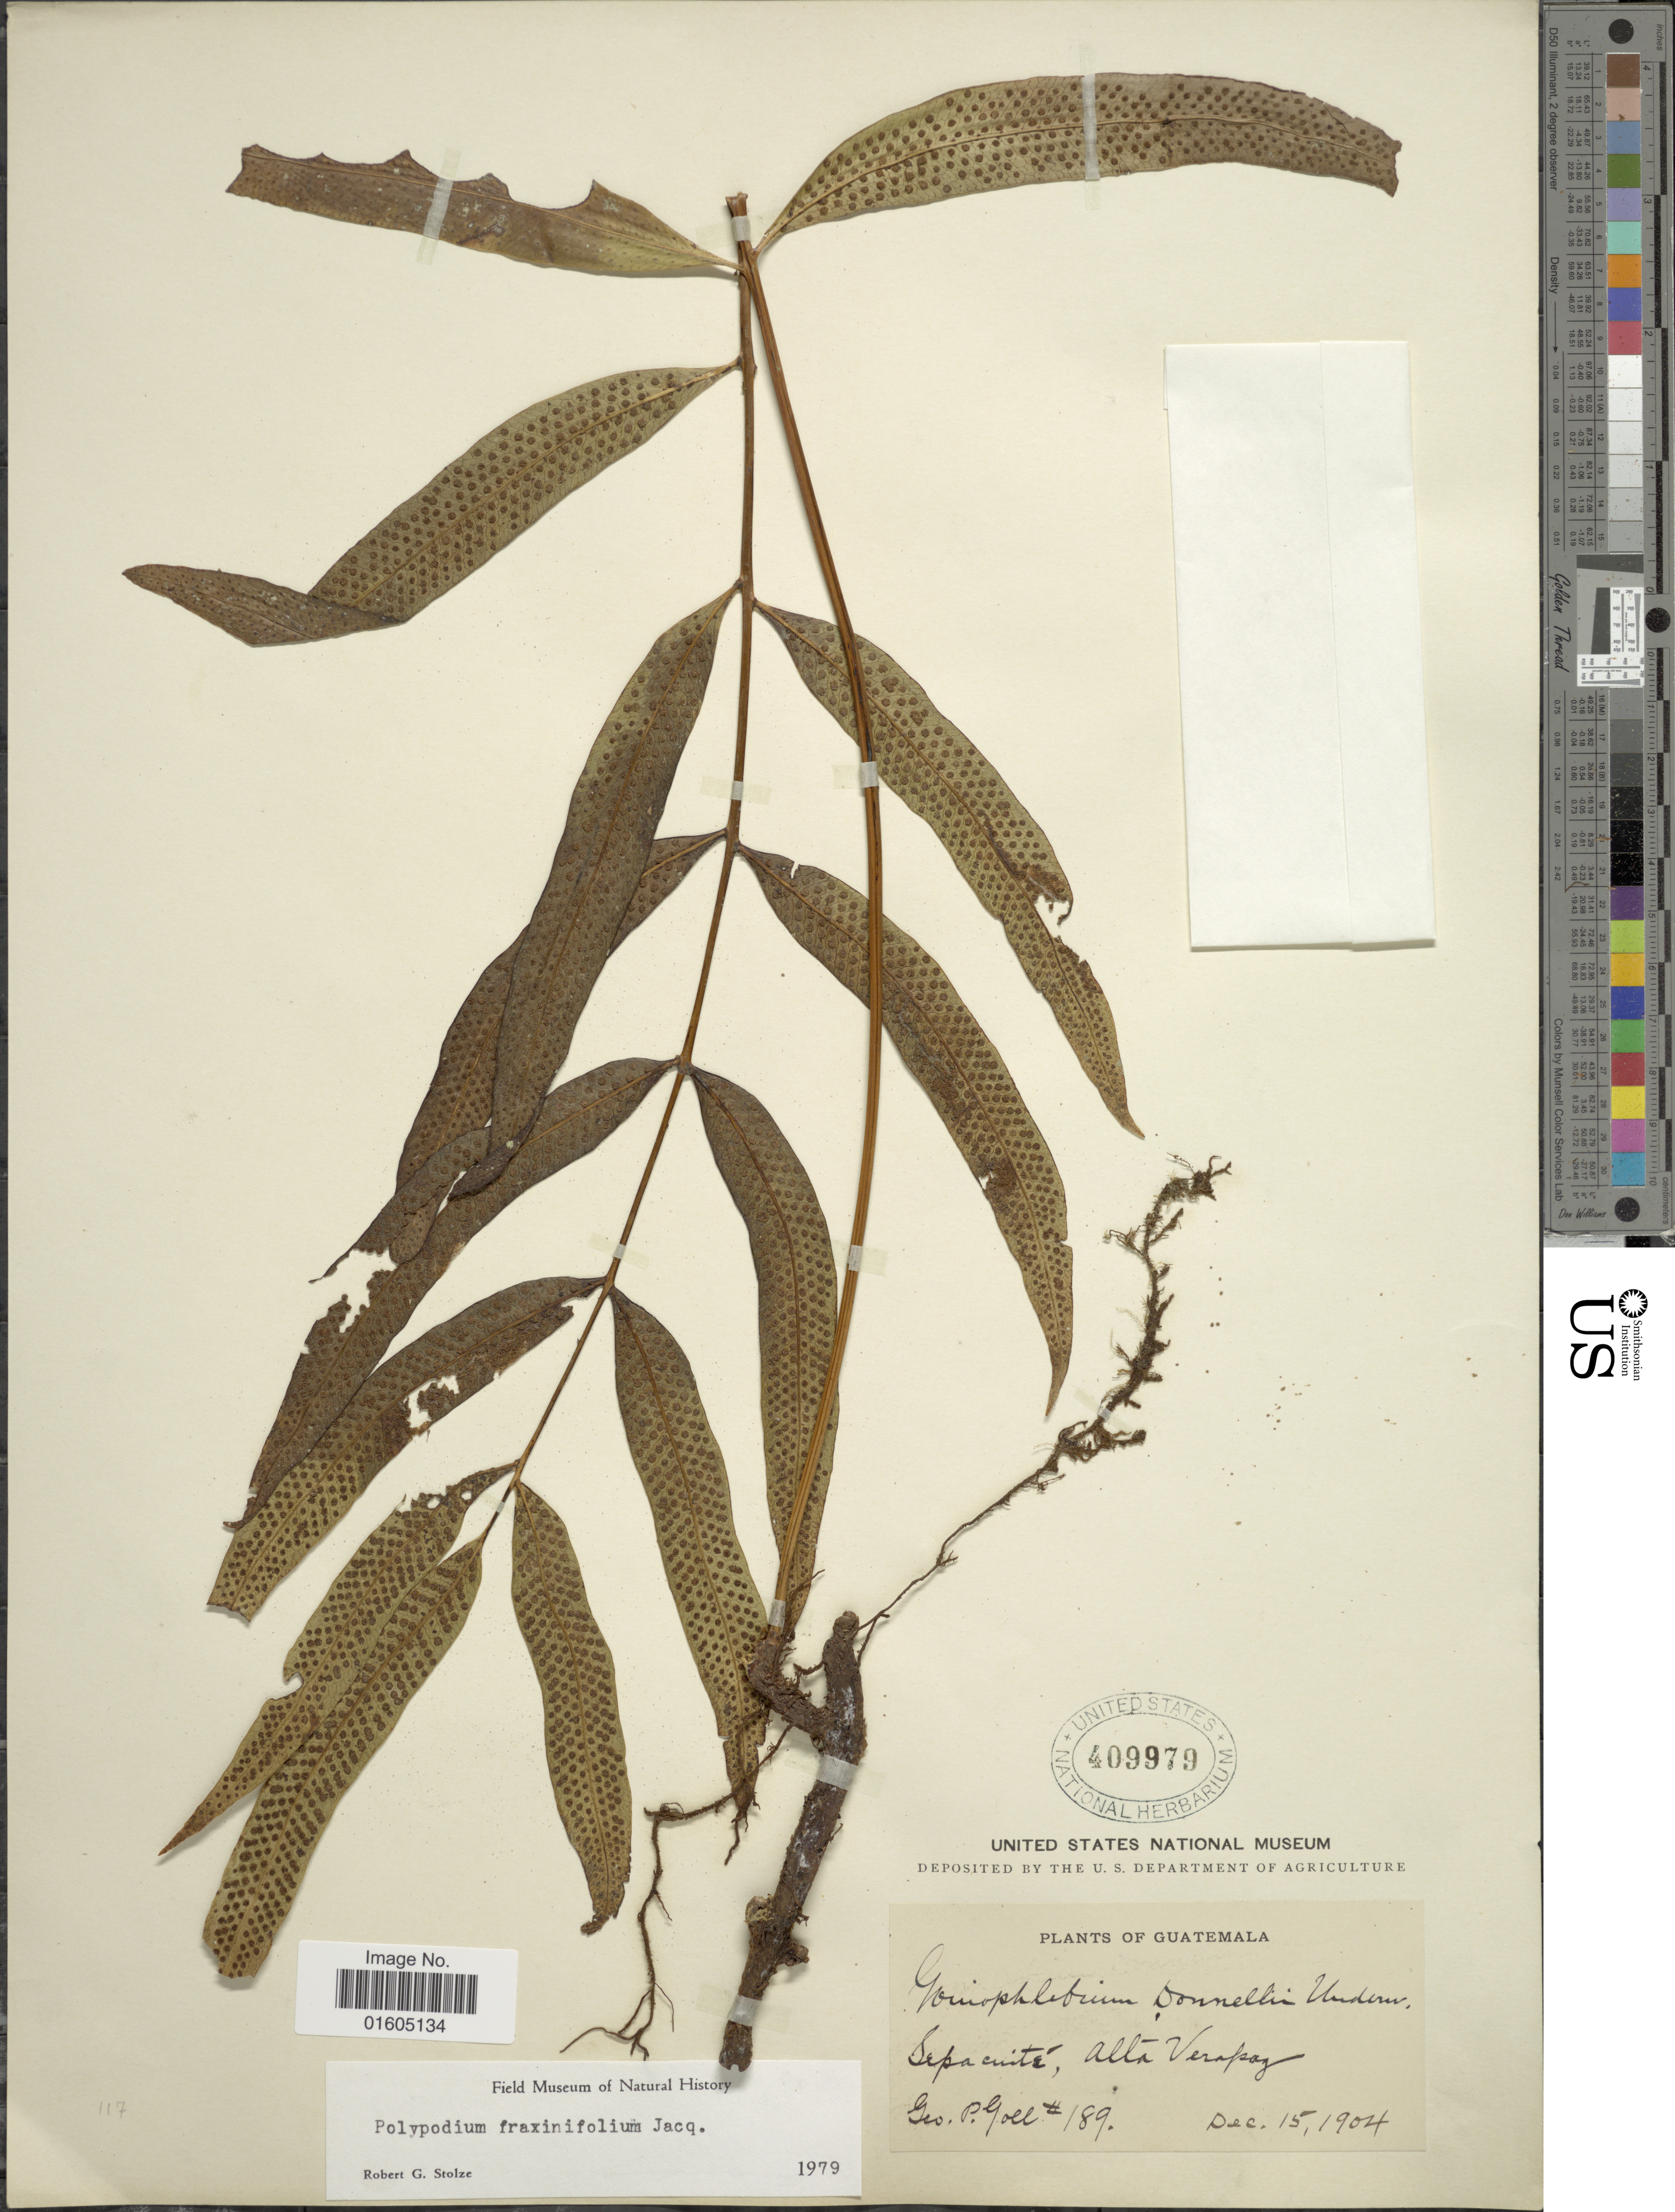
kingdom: Plantae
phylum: Tracheophyta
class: Polypodiopsida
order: Polypodiales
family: Polypodiaceae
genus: Serpocaulon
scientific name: Serpocaulon fraxinifolium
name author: (Jacq.) A.R. Sm.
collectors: G. P. Goll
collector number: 189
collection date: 1904-12-15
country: Guatemala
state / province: Alta Verapaz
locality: Guatemala. Sepacuité, Alta Verapaz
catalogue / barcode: US 409979